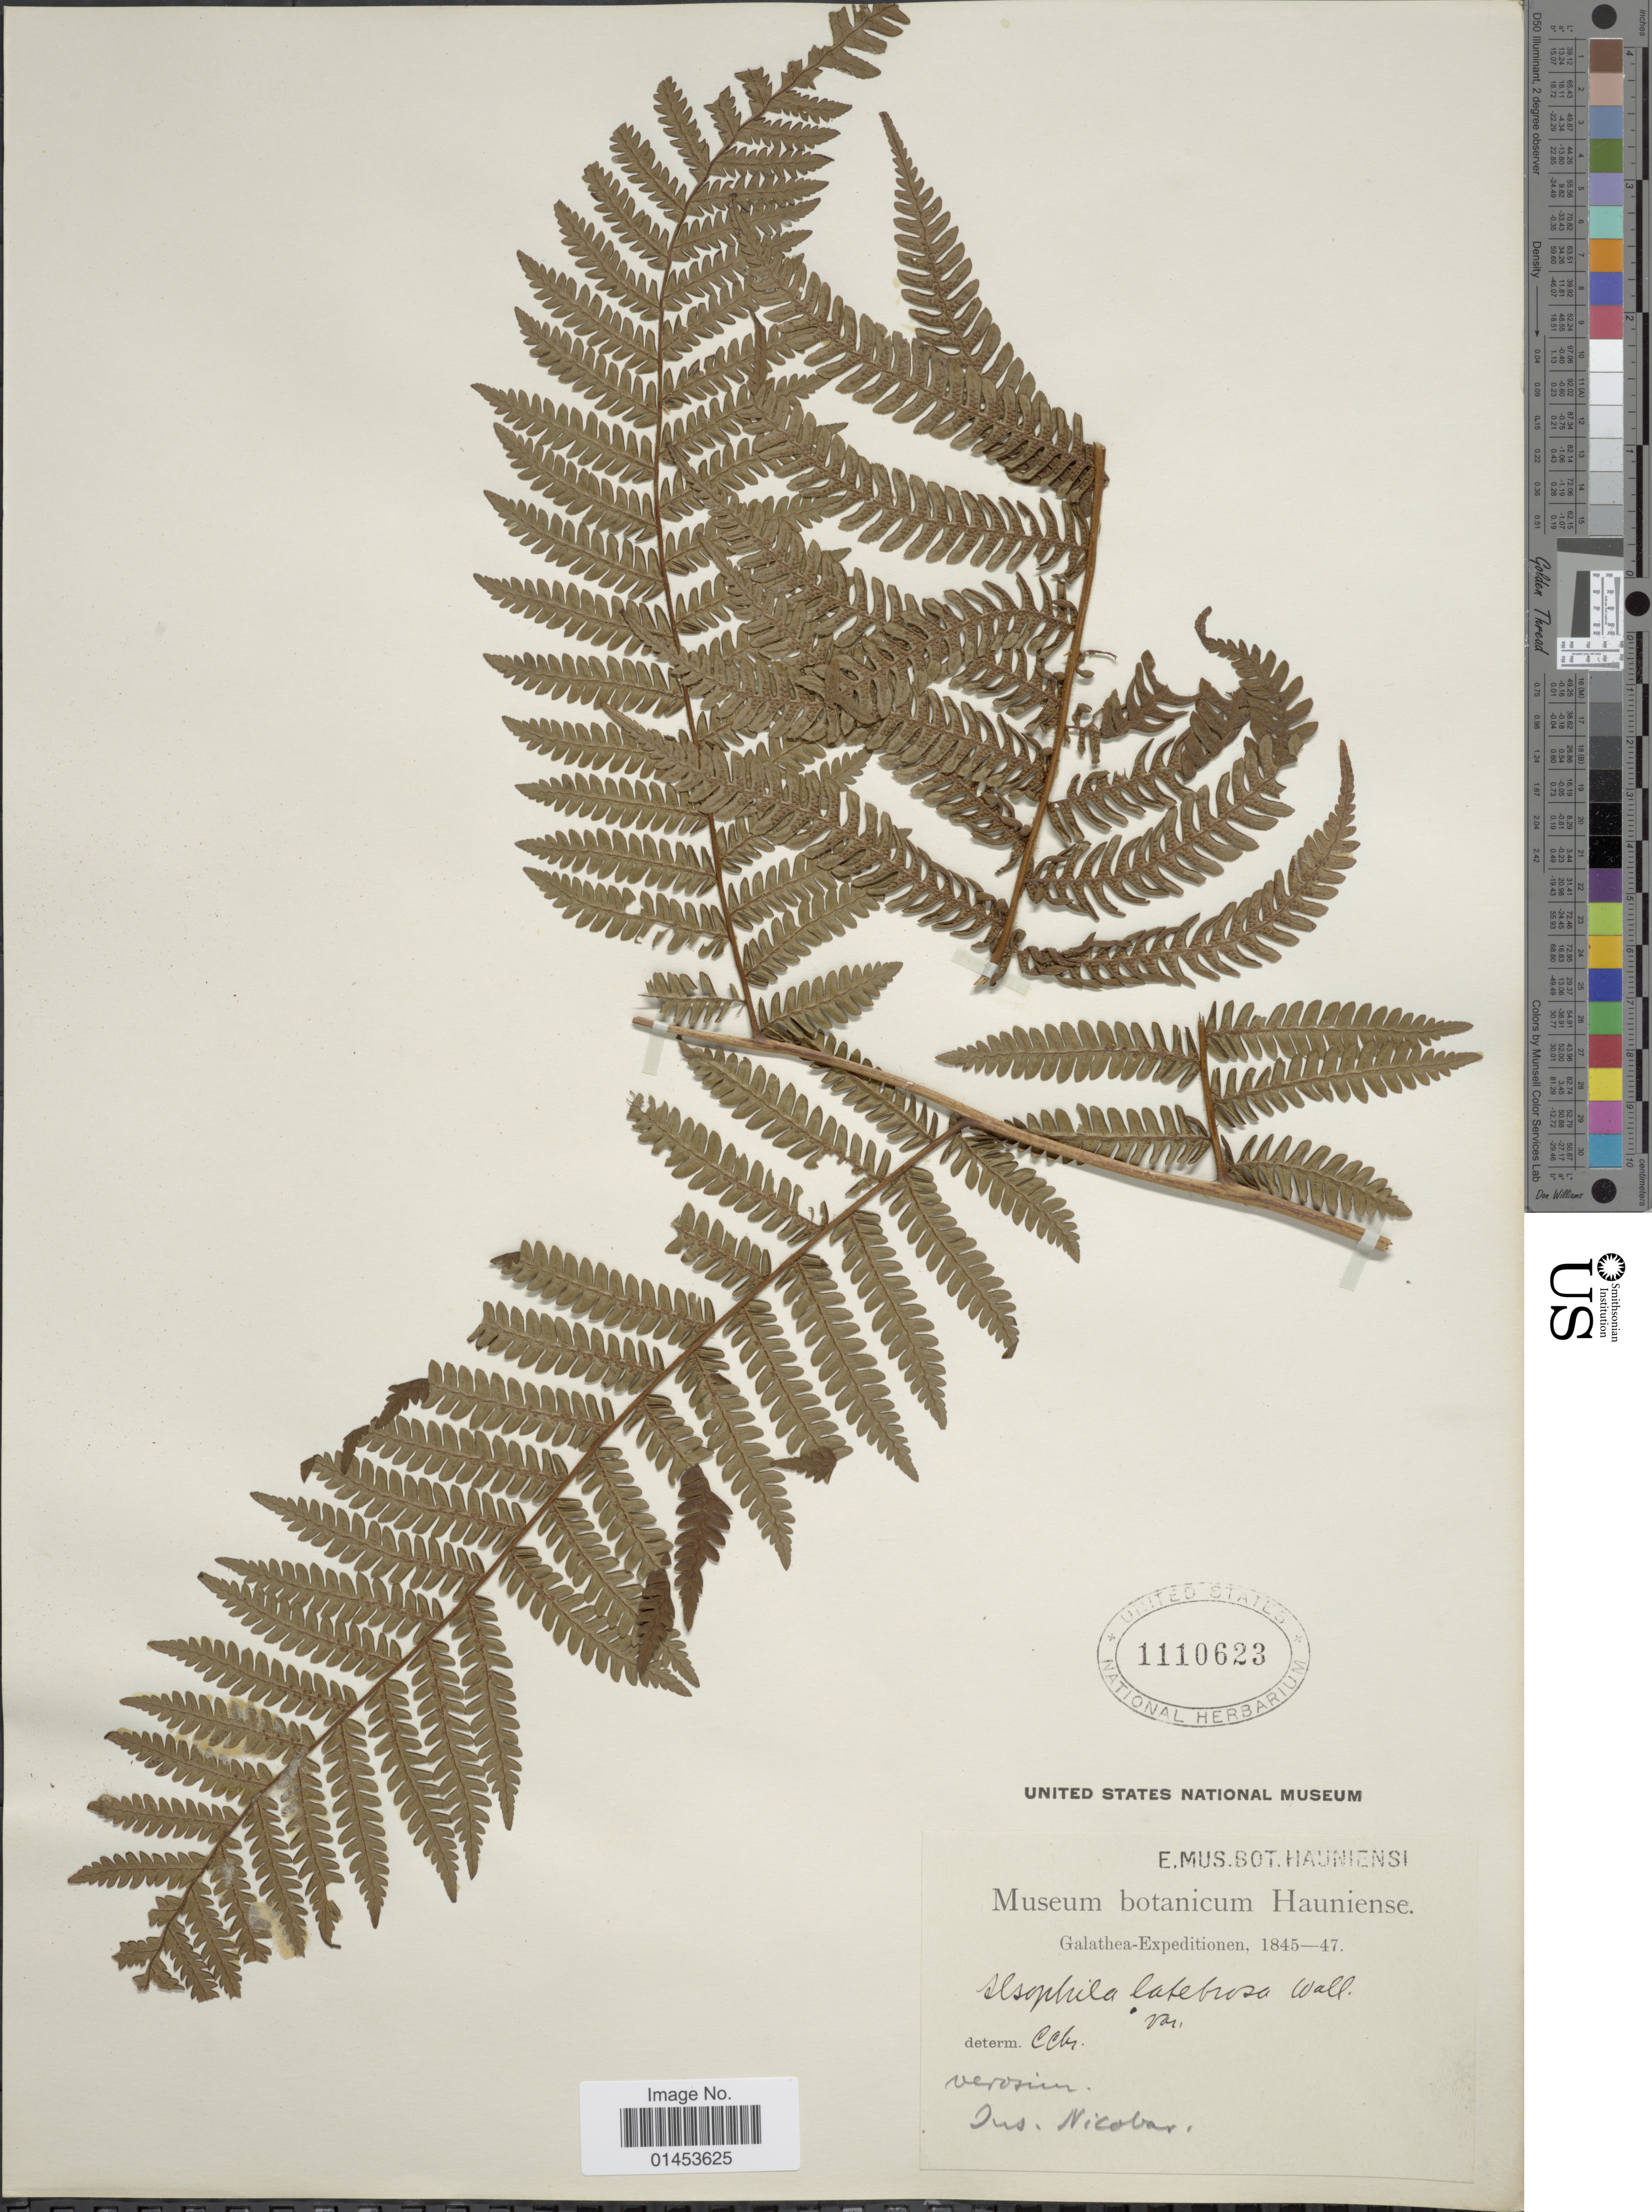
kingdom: Plantae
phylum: Tracheophyta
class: Polypodiopsida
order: Cyatheales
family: Cyatheaceae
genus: Cyathea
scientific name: Cyathea latebrosa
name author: (Wall. ex Hook.) Copel.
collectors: ex Mus. Bot. Hauniense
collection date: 1845/1847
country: India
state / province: Andaman and Nicobar Islands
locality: Galathea, Ins. Nicobar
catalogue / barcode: US 1110623